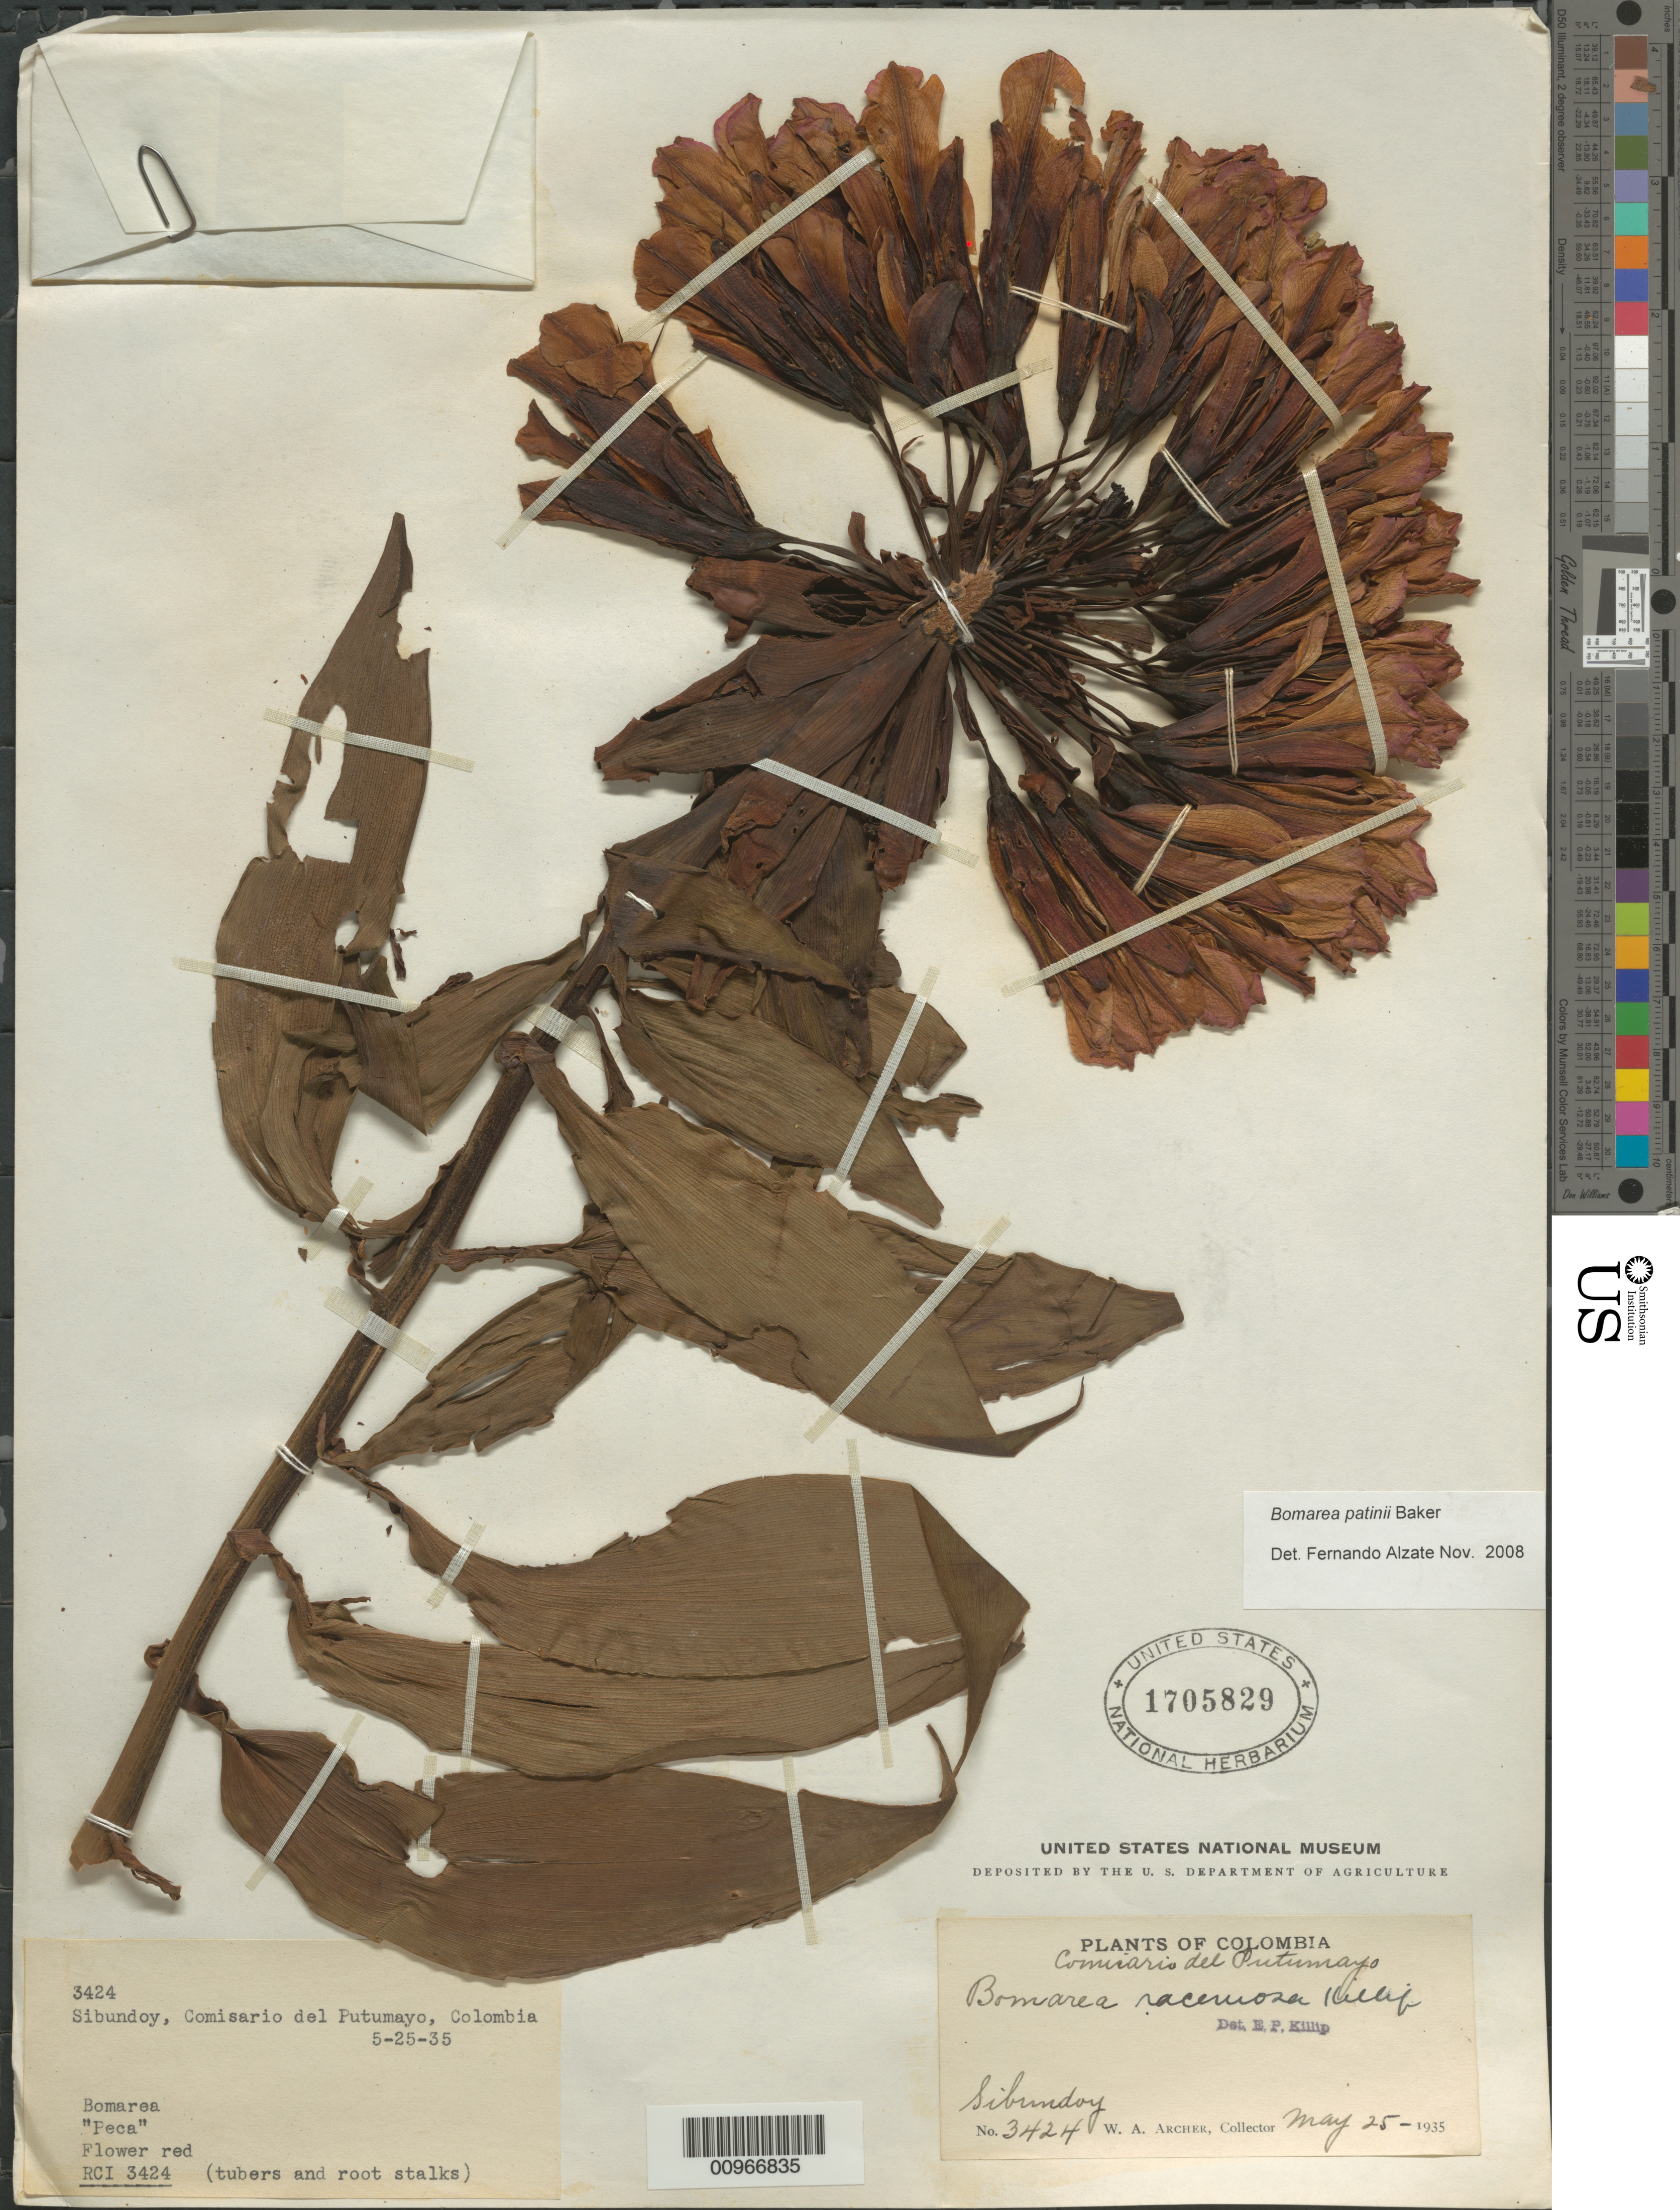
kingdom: Plantae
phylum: Tracheophyta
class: Liliopsida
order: Liliales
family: Alstroemeriaceae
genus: Bomarea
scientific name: Bomarea patinii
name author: Baker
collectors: W. A. Archer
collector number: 3424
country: Colombia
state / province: Putumayo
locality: Sibundoy, Comisario del Putumayo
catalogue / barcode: US 1705829